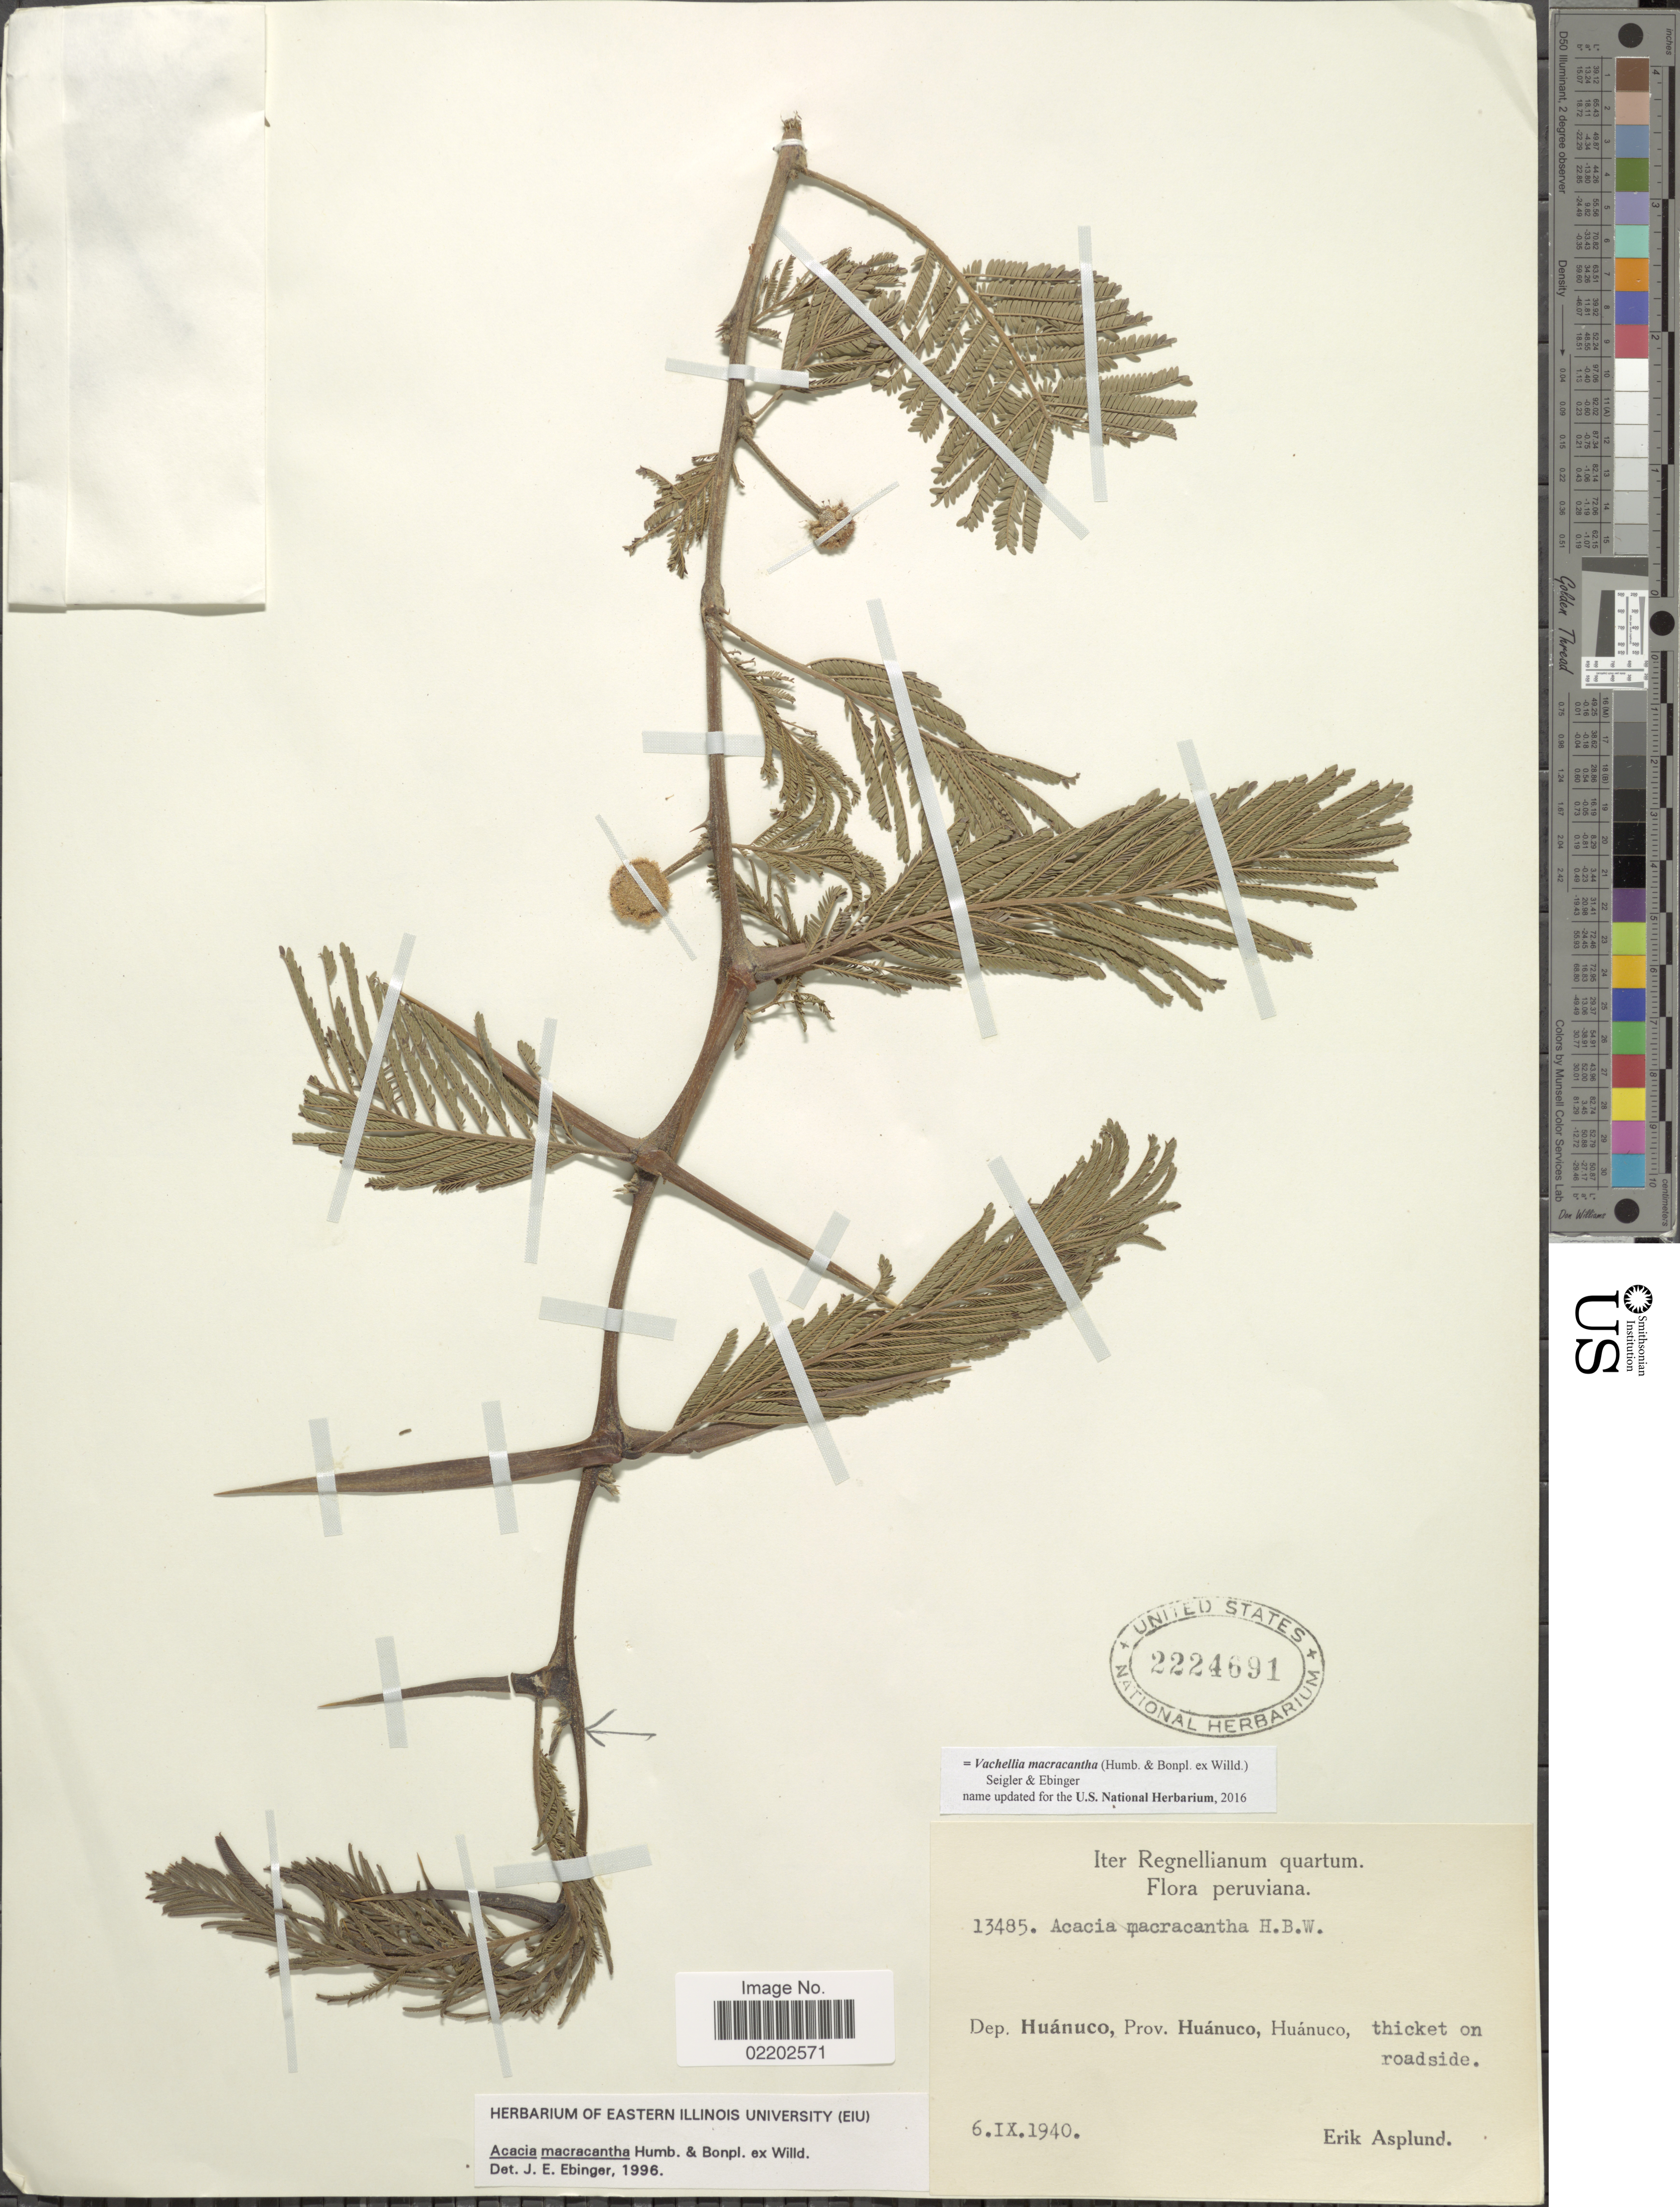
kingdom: Plantae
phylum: Tracheophyta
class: Magnoliopsida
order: Fabales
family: Fabaceae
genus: Vachellia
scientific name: Vachellia macracantha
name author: (Humb. & Bonpl. ex Willd.) Seigler & Ebinger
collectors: E. Asplund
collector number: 13485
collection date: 1940-09-06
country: Peru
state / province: Huánuco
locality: Dep. Huánuco, Huánuco, thicket on roadside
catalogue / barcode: US 2224691